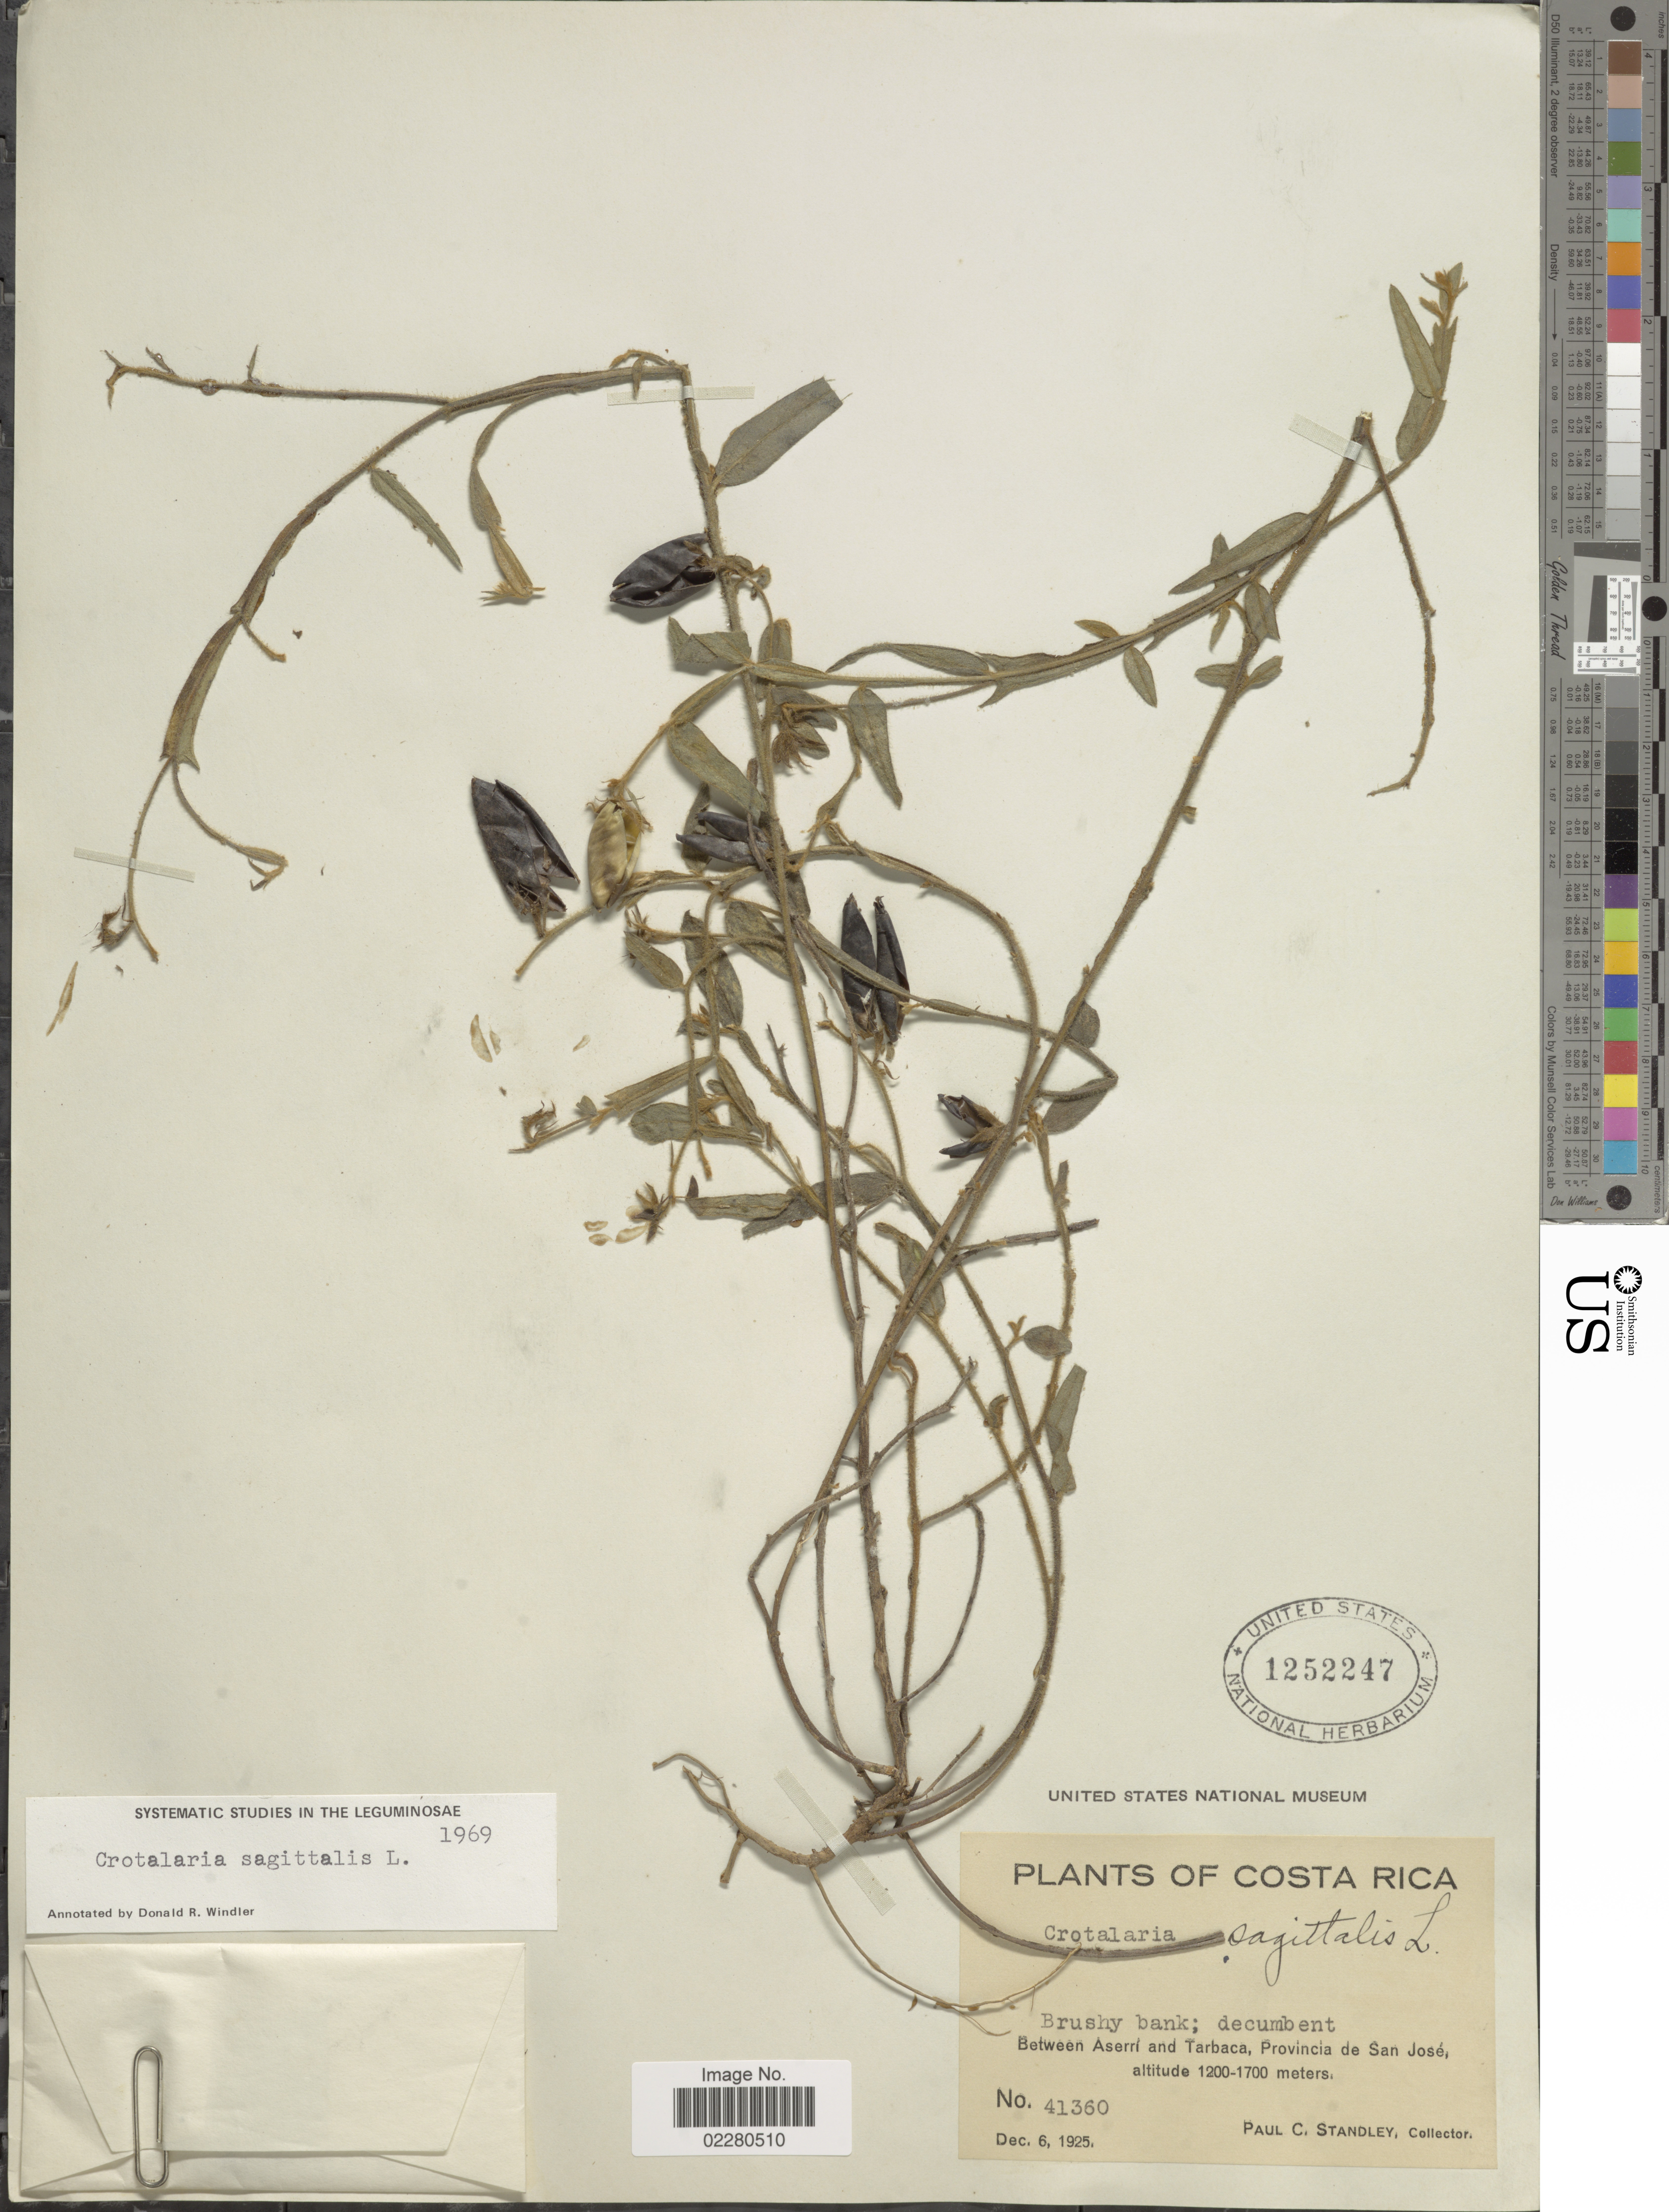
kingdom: Plantae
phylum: Tracheophyta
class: Magnoliopsida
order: Fabales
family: Fabaceae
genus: Crotalaria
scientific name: Crotalaria sagittalis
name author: L.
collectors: P. C. Standley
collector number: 41360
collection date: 1925-12-06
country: Costa Rica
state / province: San José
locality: Between Aserrí and Tarbaca, Provincia de San José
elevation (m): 1200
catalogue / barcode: US 1252247